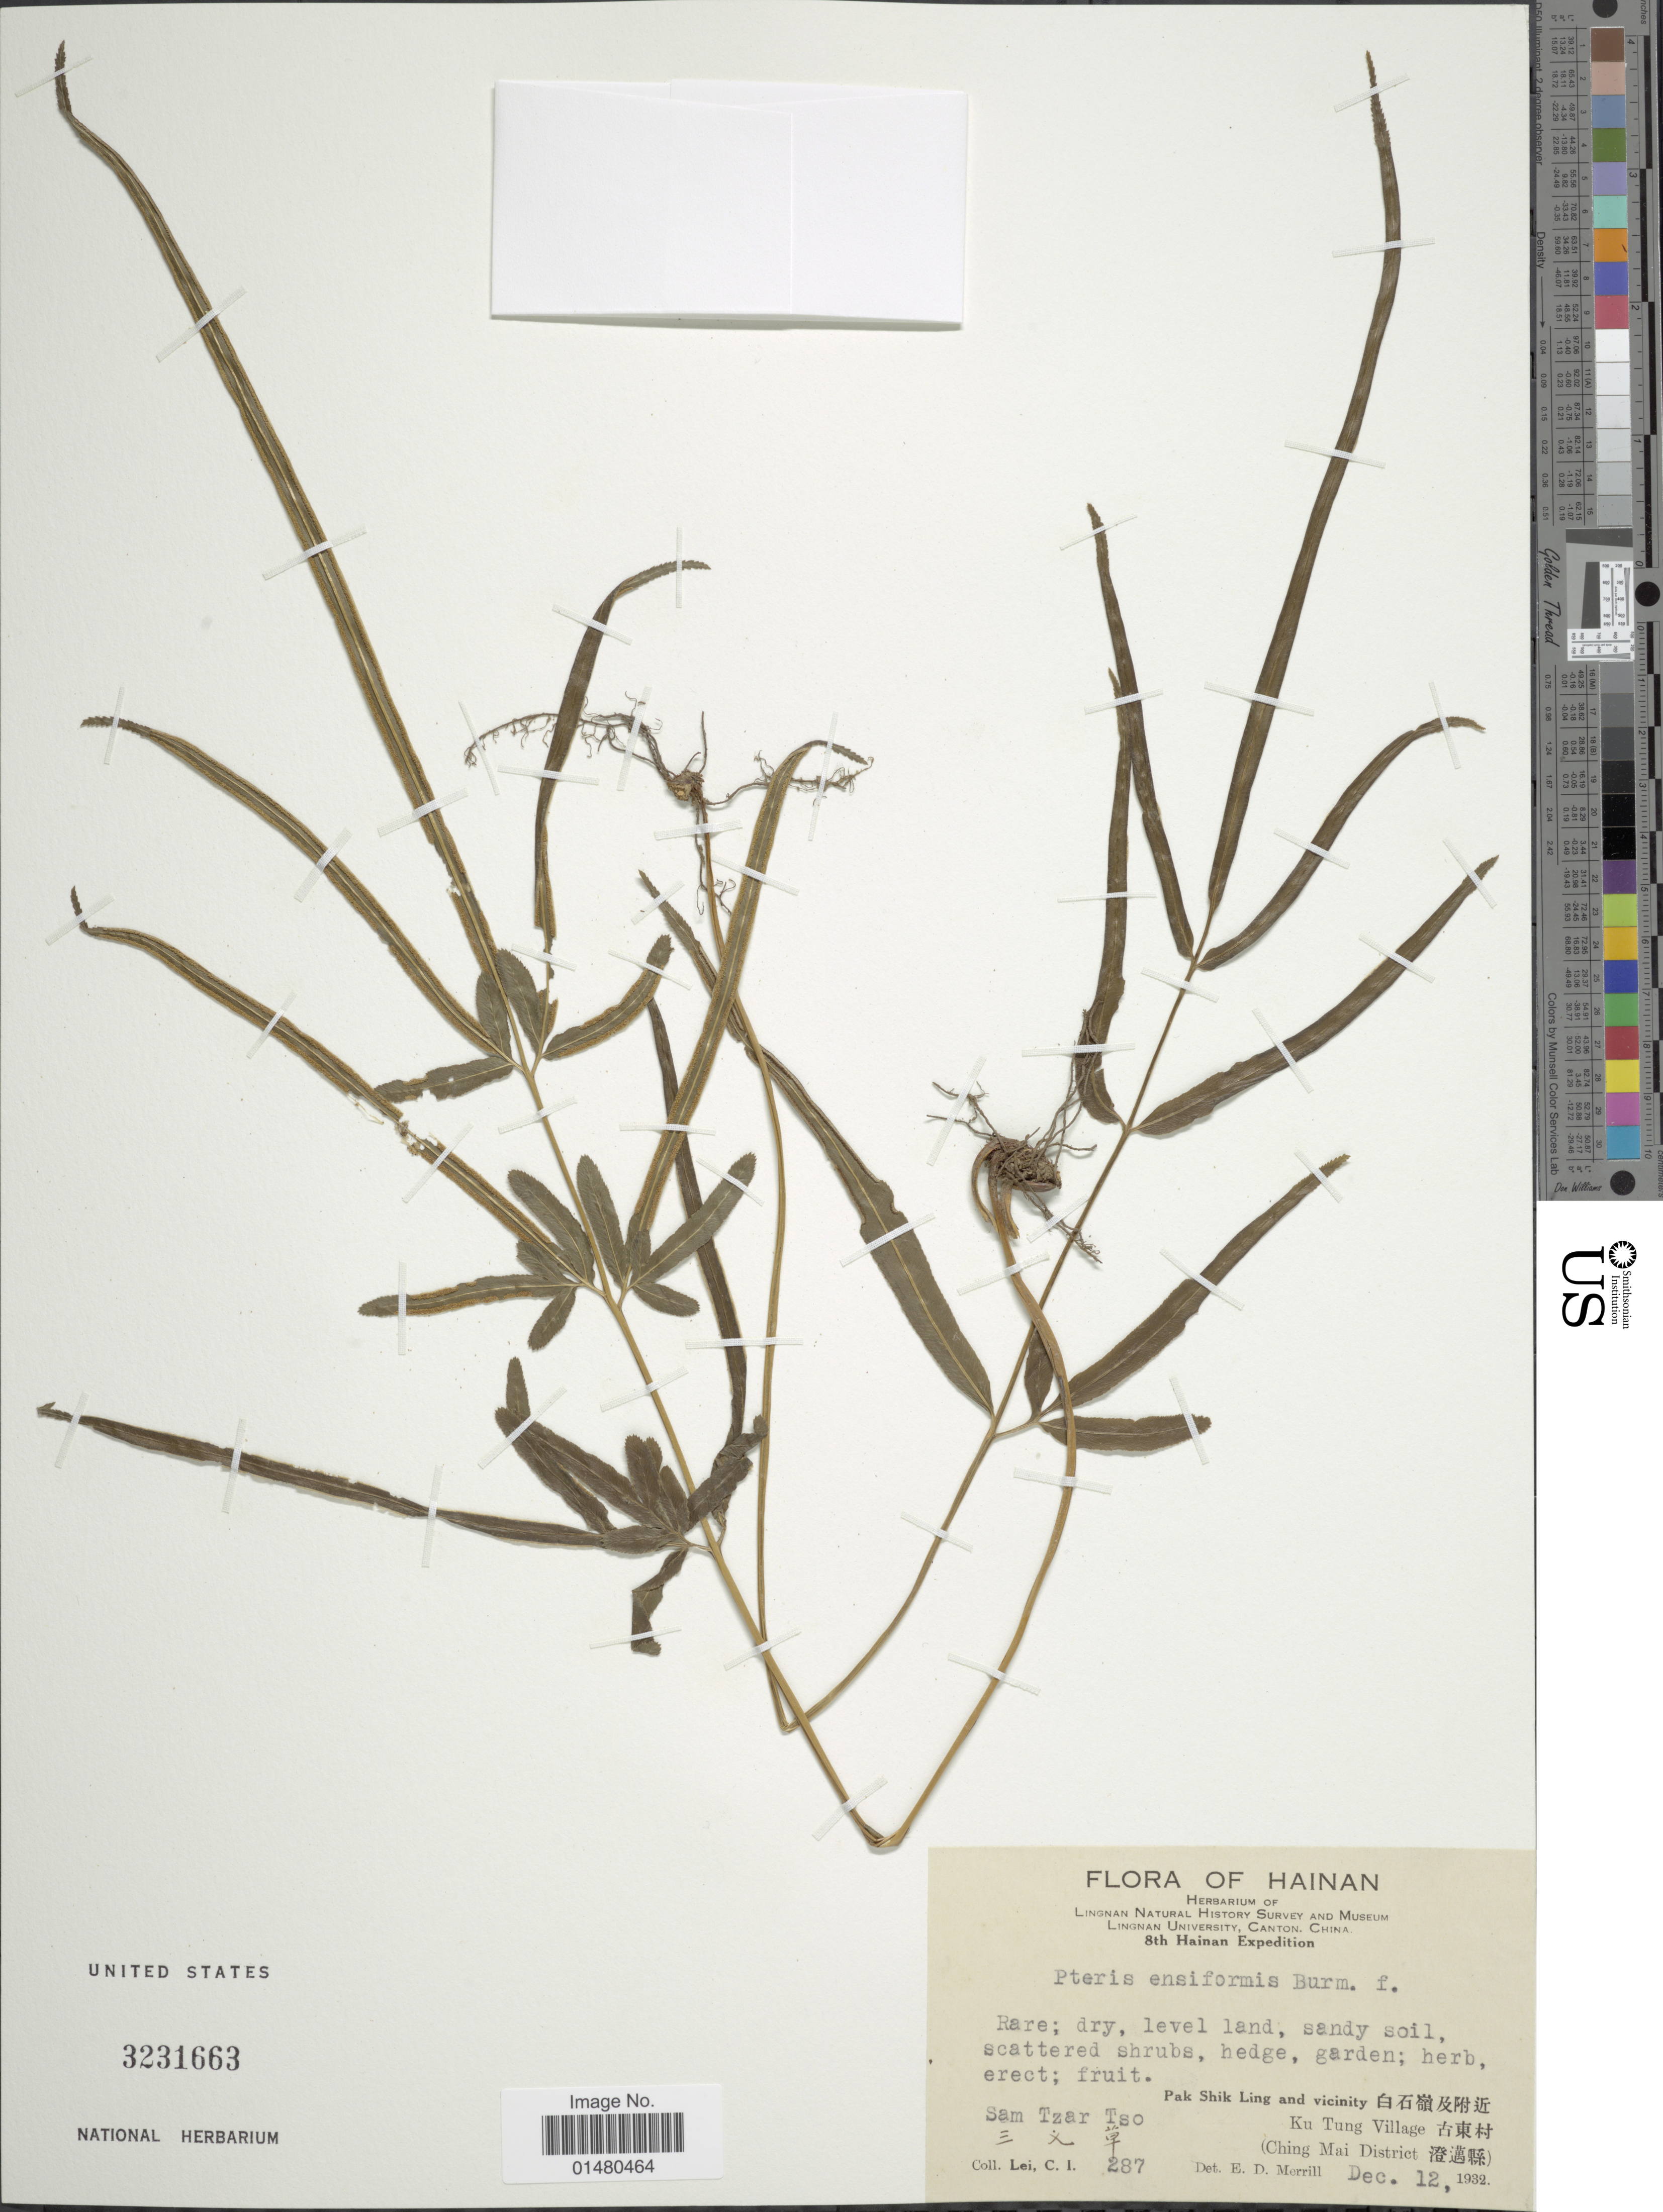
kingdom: Plantae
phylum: Tracheophyta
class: Polypodiopsida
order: Polypodiales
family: Pteridaceae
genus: Pteris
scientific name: Pteris ensiformis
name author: Burm. f.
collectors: C. I. Lei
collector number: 287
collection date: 1932-12-12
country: China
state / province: Hainan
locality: Pak Shik Ling and vicinity X, Sam Tzar Tso, Ku Tung Village X, (Ching Mai District X)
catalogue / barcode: US 3231663